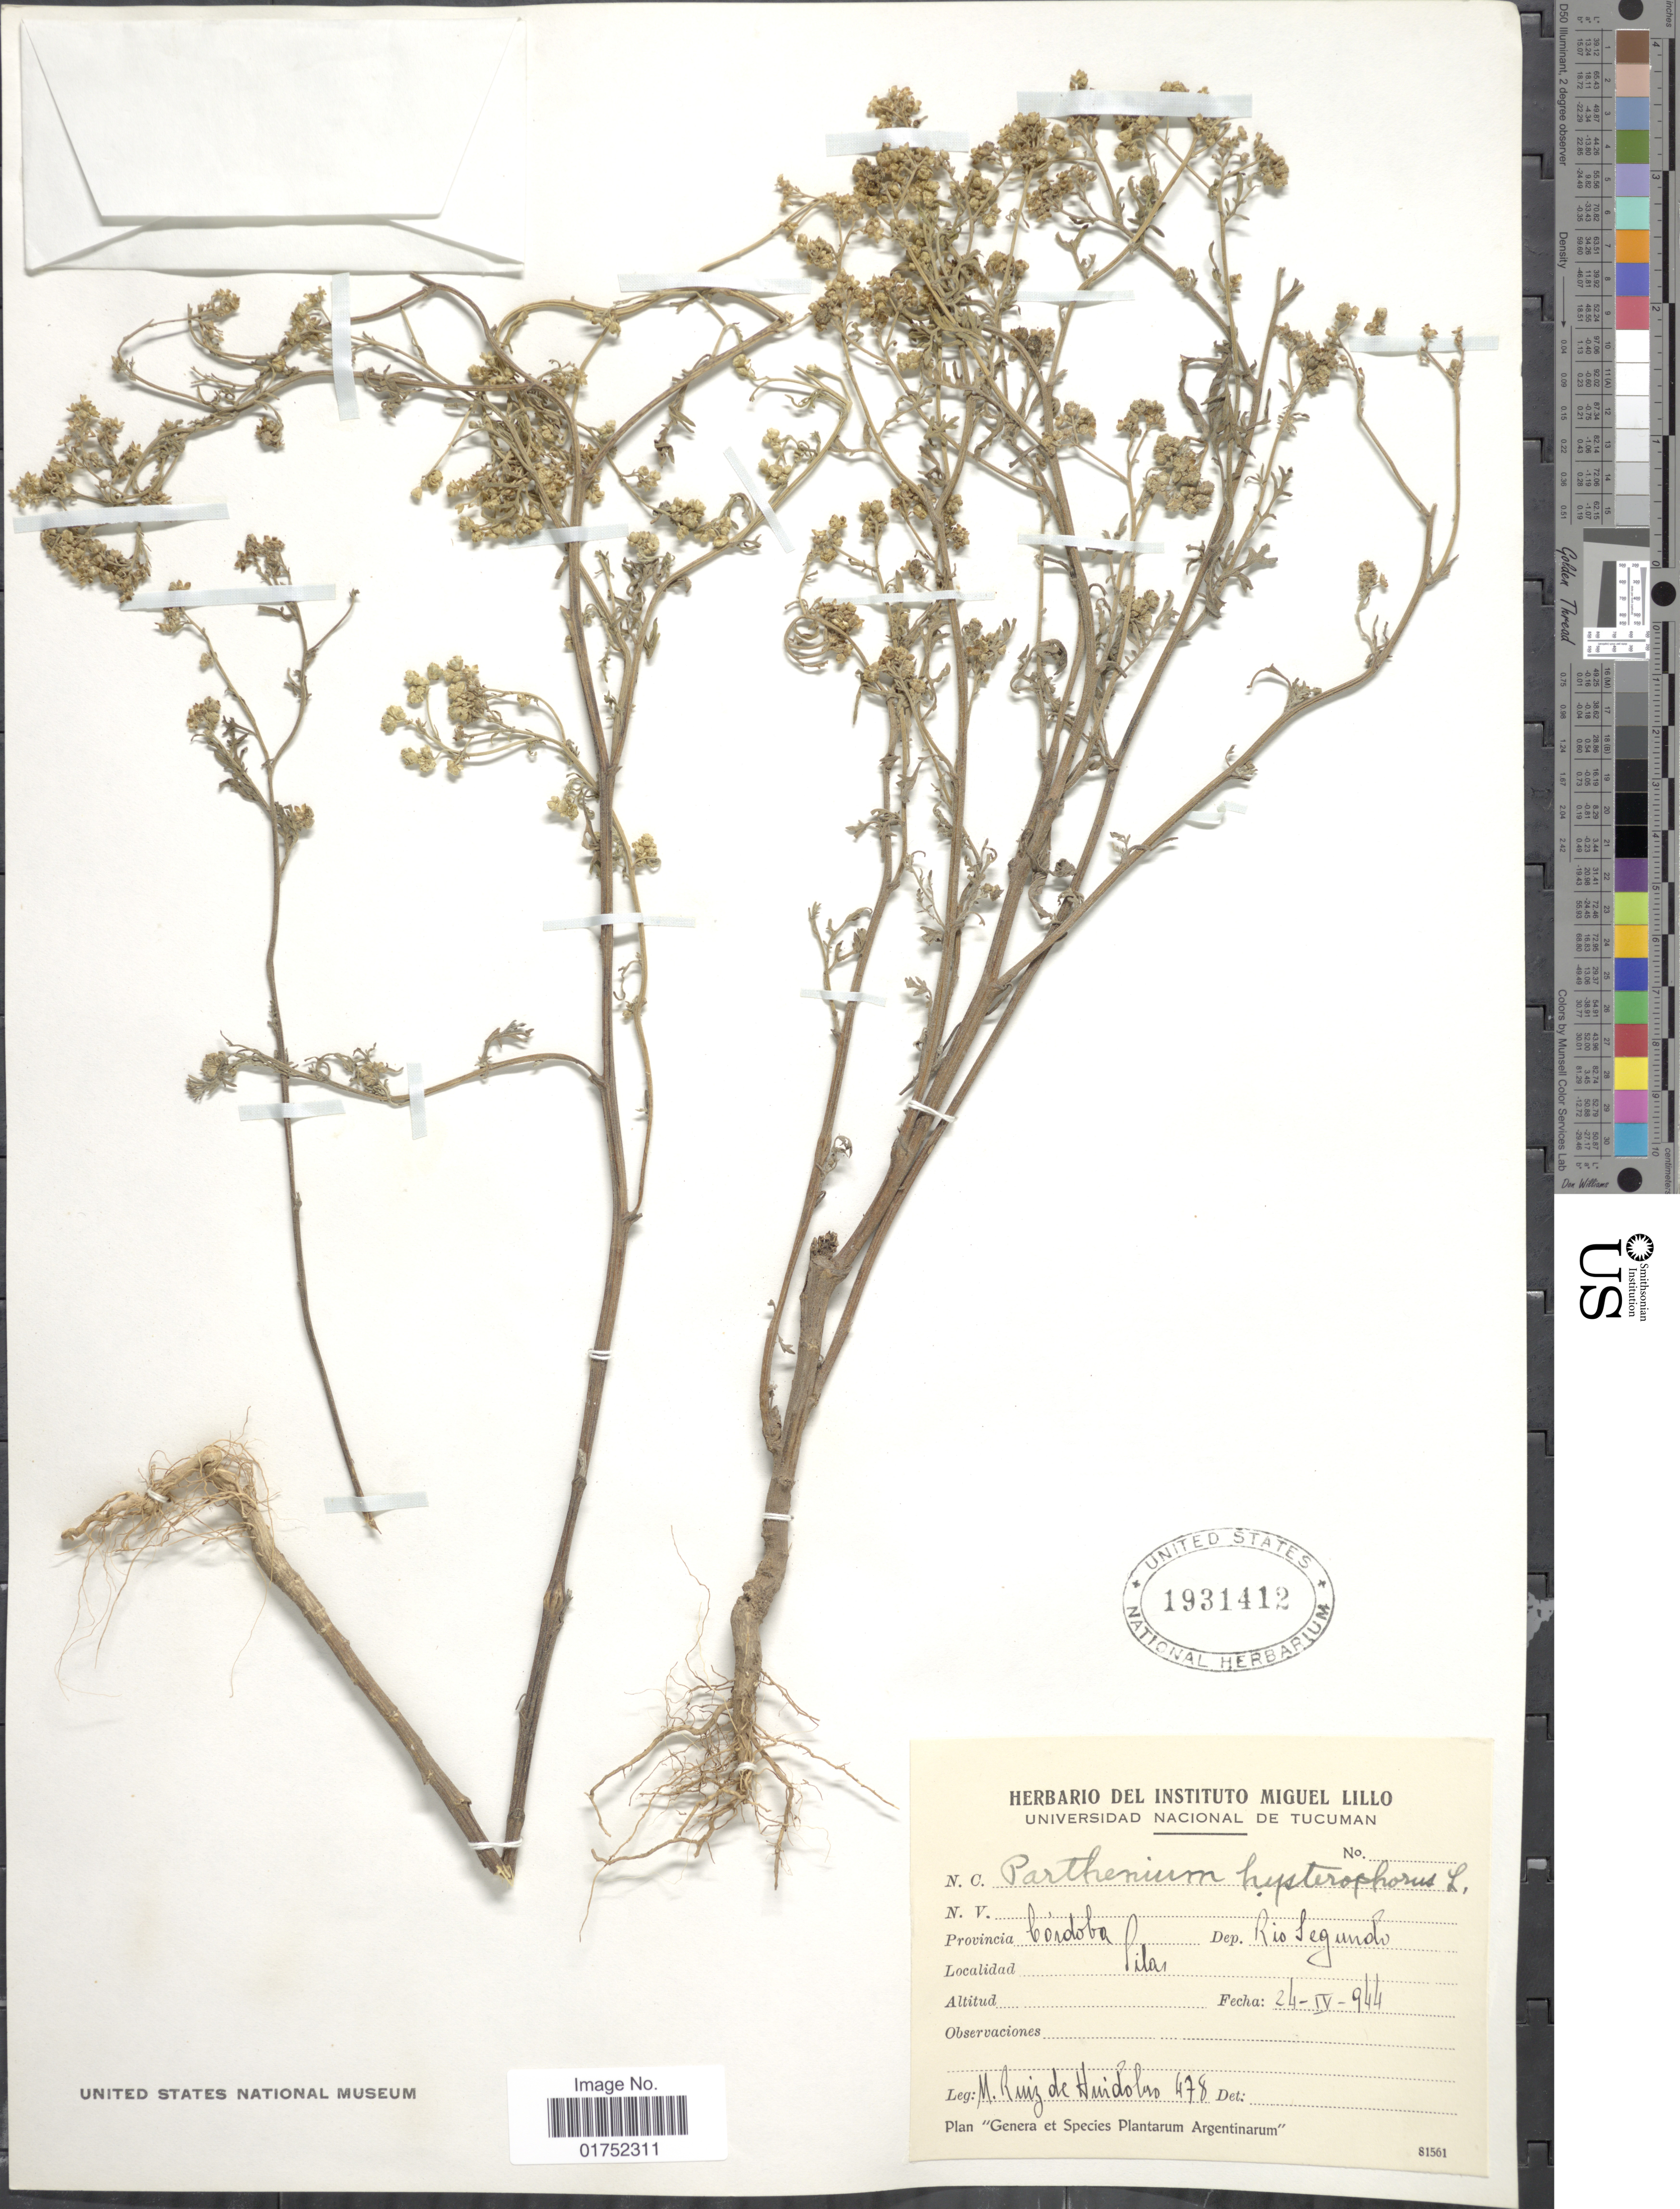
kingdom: Plantae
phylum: Tracheophyta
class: Magnoliopsida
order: Asterales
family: Asteraceae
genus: Parthenium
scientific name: Parthenium hysterophorus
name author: L.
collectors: M. Ruiz Huidobro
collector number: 478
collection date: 1944-04-24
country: Colombia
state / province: Córdoba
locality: Dep. Rio Segundo, Pilas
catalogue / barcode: US 1931412